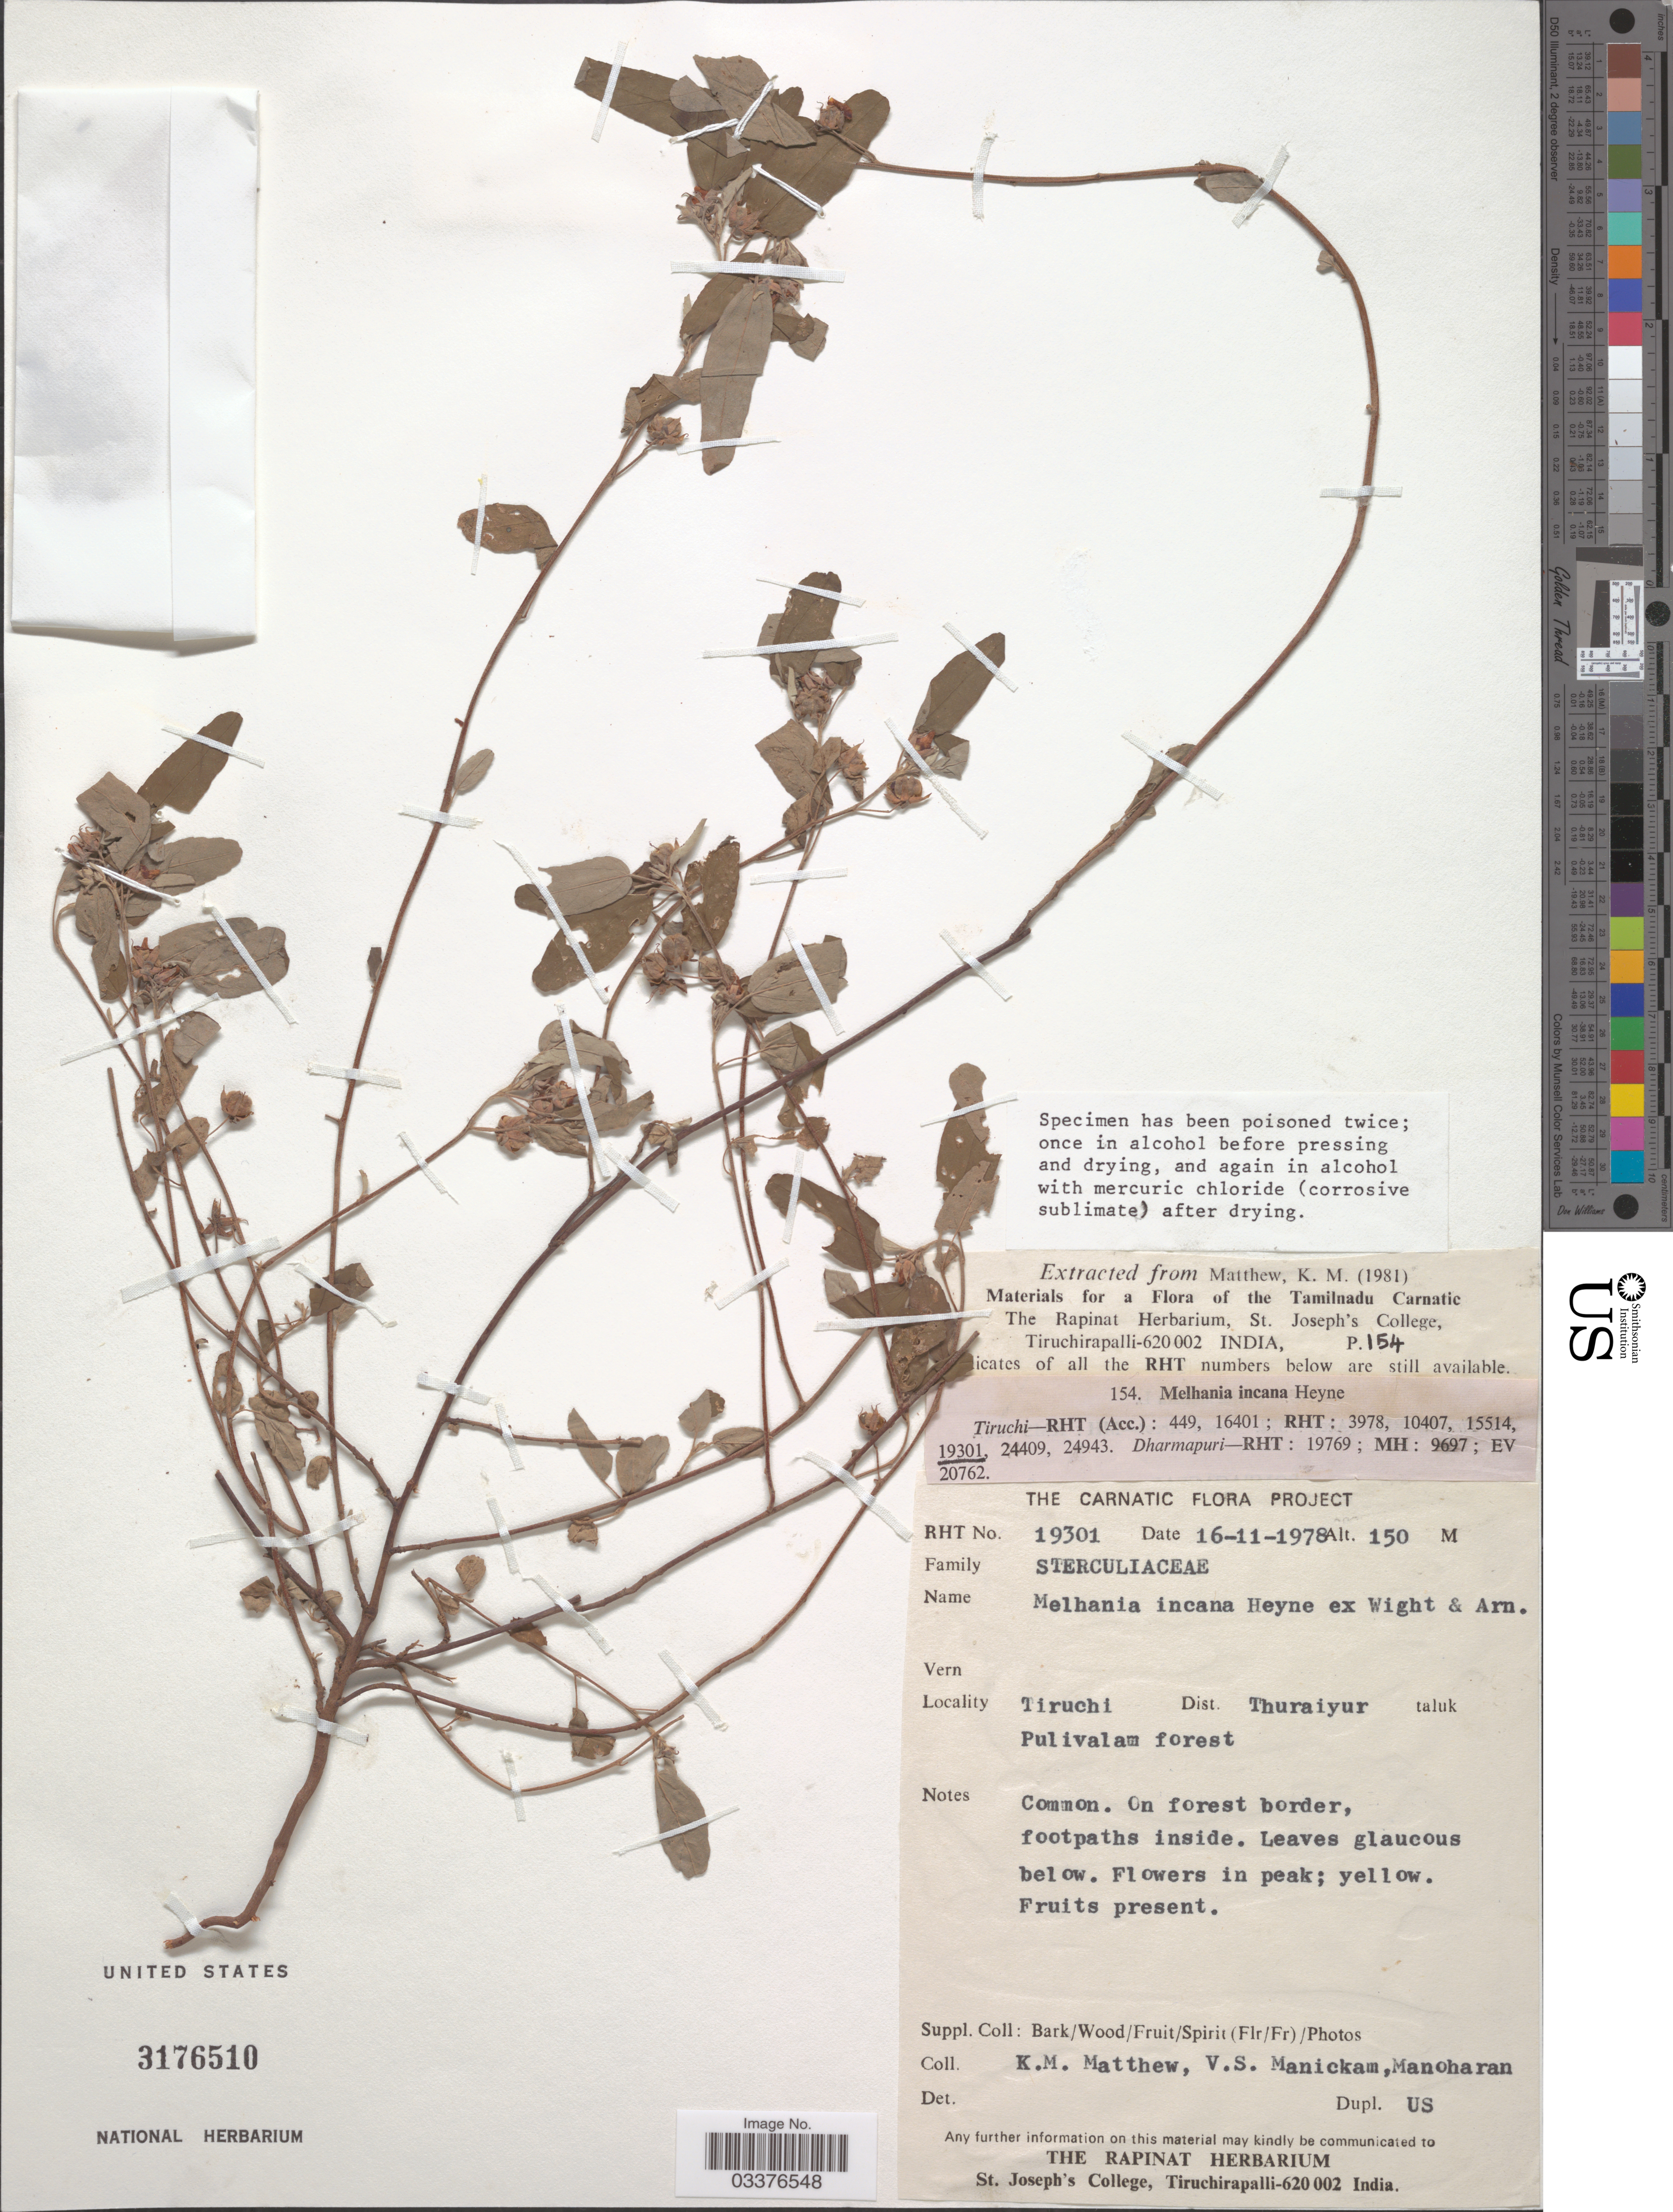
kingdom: Plantae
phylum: Tracheophyta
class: Magnoliopsida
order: Malvales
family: Malvaceae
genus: Melhania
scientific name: Melhania incana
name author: B. Heyne & Wall.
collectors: K. M. Matthew, V. Manickam & Manoharan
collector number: RHT 19301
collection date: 1978-11-16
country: India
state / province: Tamil Nadu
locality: Tamilnadu Carnatic. Tiruchi Dist. Thuraiyur taluk. Pulivalam forest.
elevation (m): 150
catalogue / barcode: US 3176510